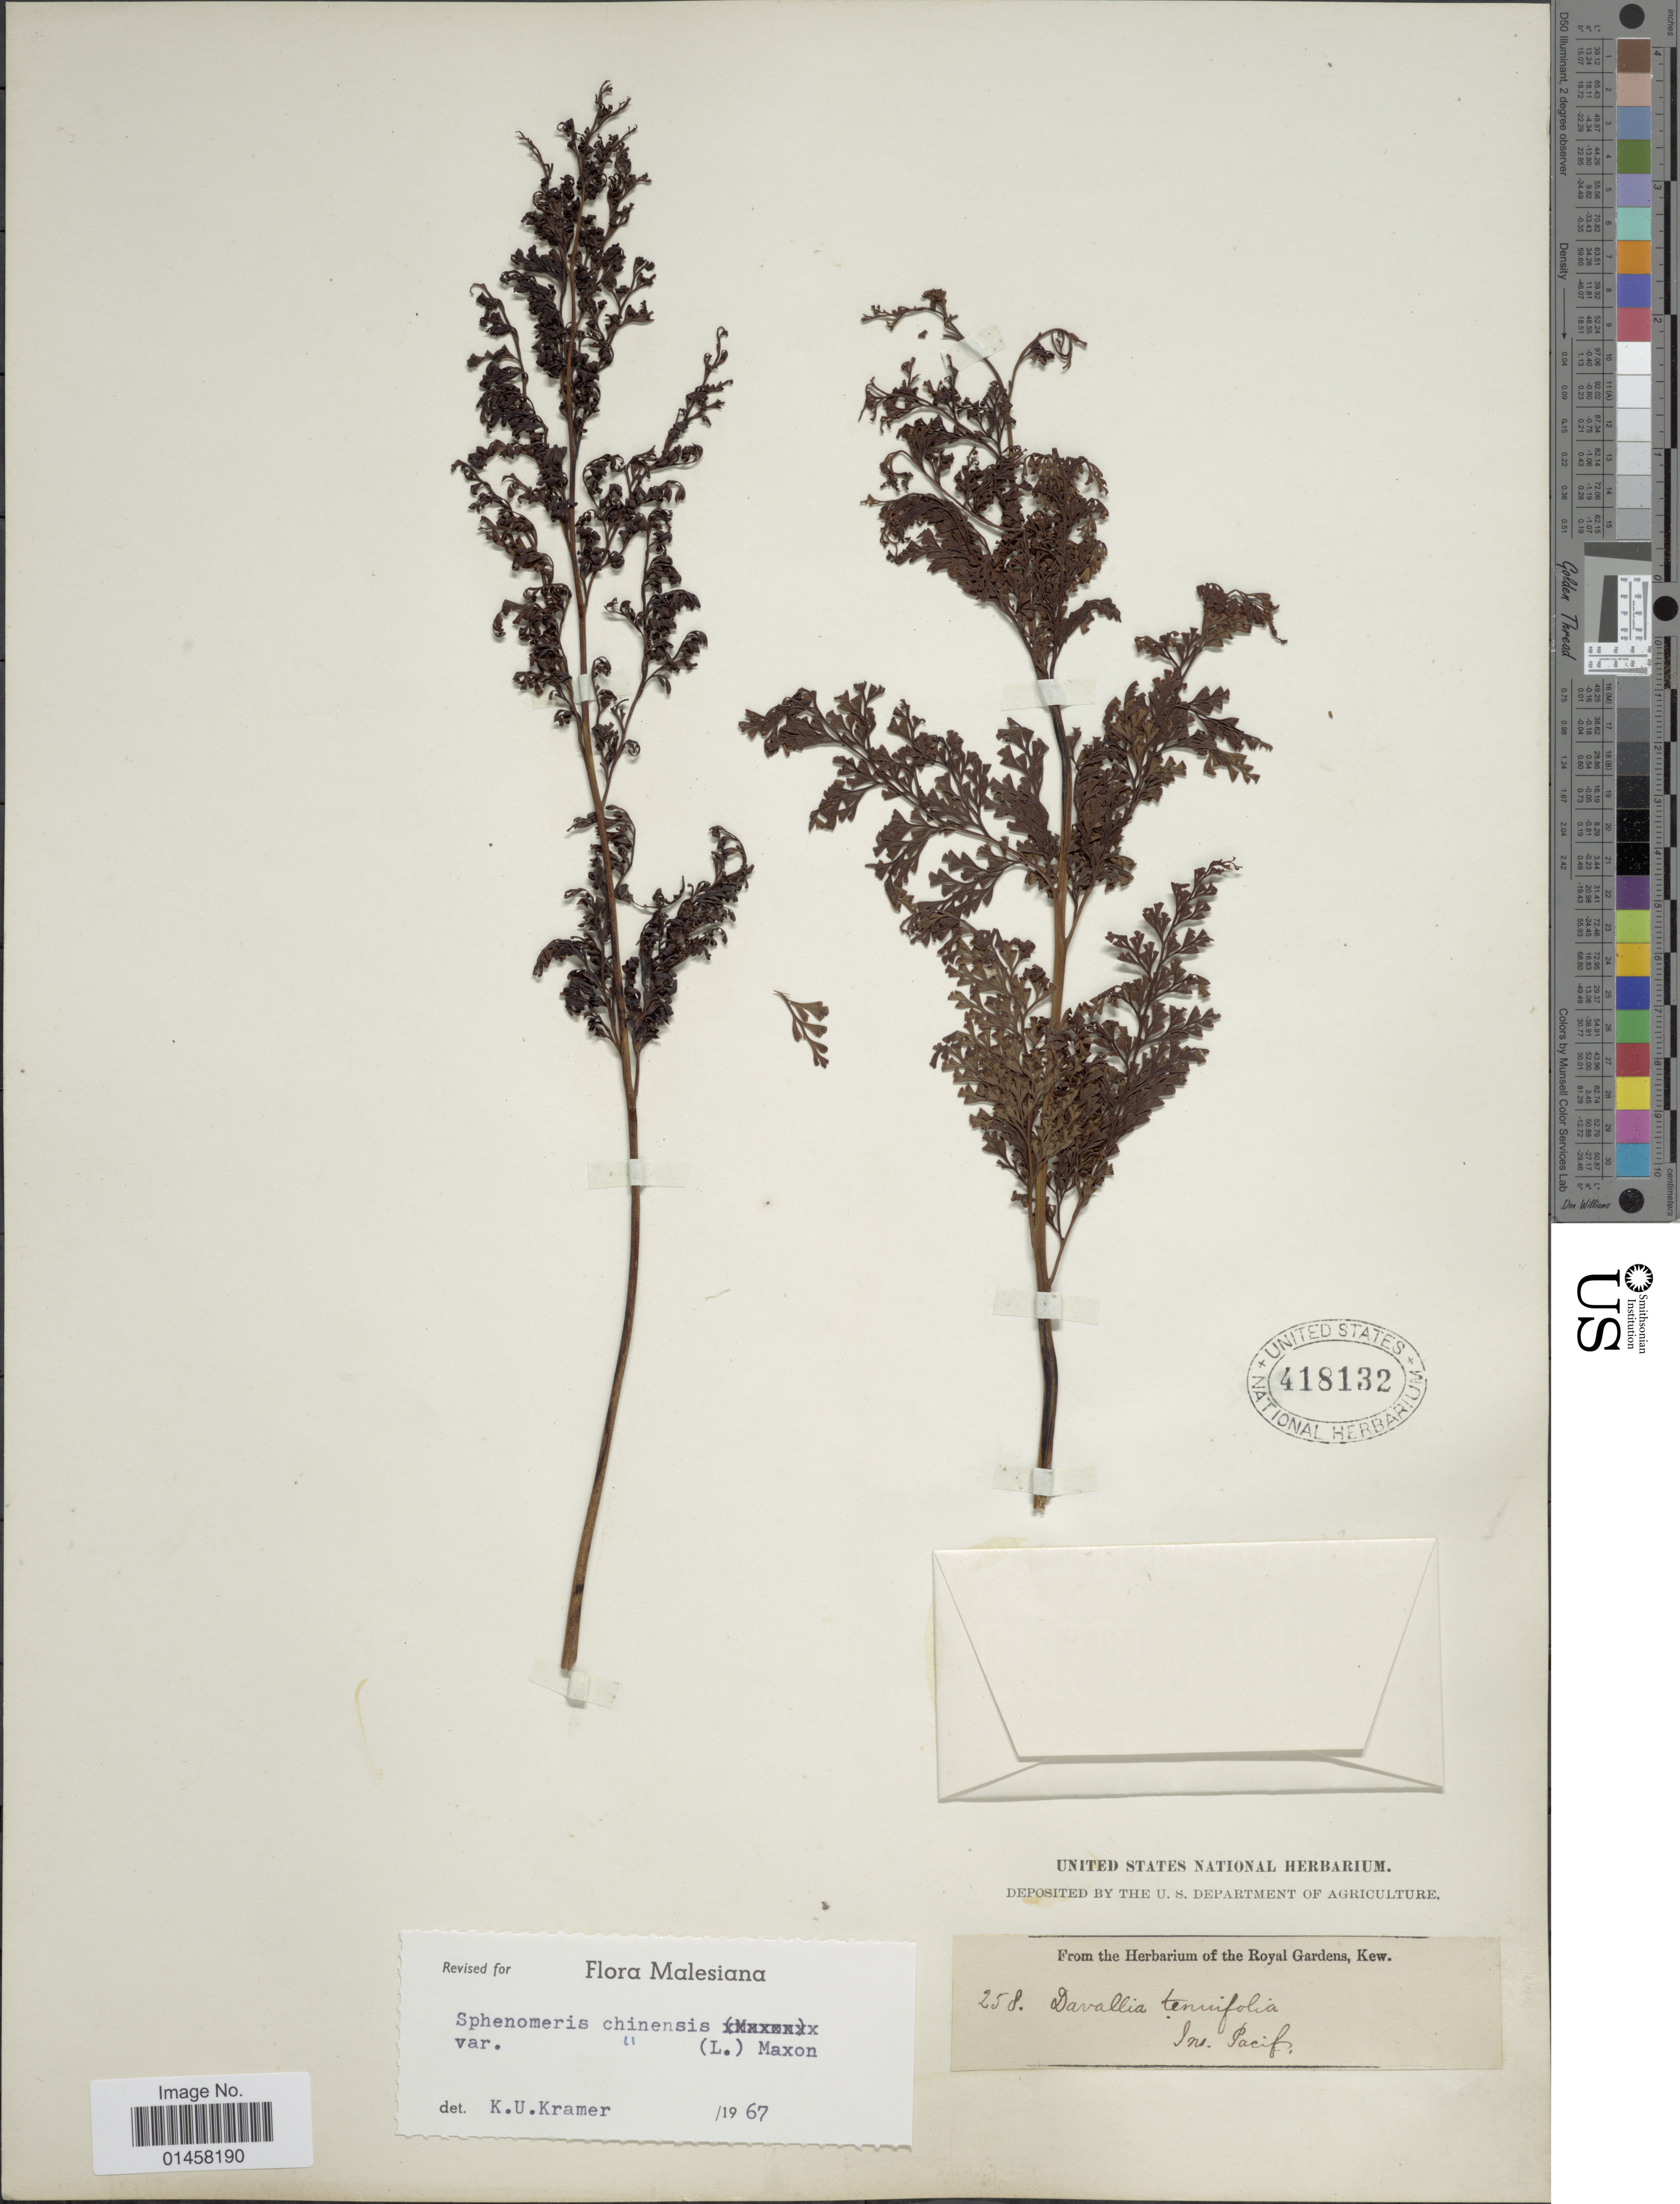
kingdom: Plantae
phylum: Tracheophyta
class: Polypodiopsida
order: Polypodiales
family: Lindsaeaceae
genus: Sphenomeris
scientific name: Sphenomeris chinensis var. chinensis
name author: (L.) Maxon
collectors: Royal Botanic Gardens (Kew)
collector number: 258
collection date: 1967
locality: Ins. Pacific [interpreted]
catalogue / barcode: US 418132